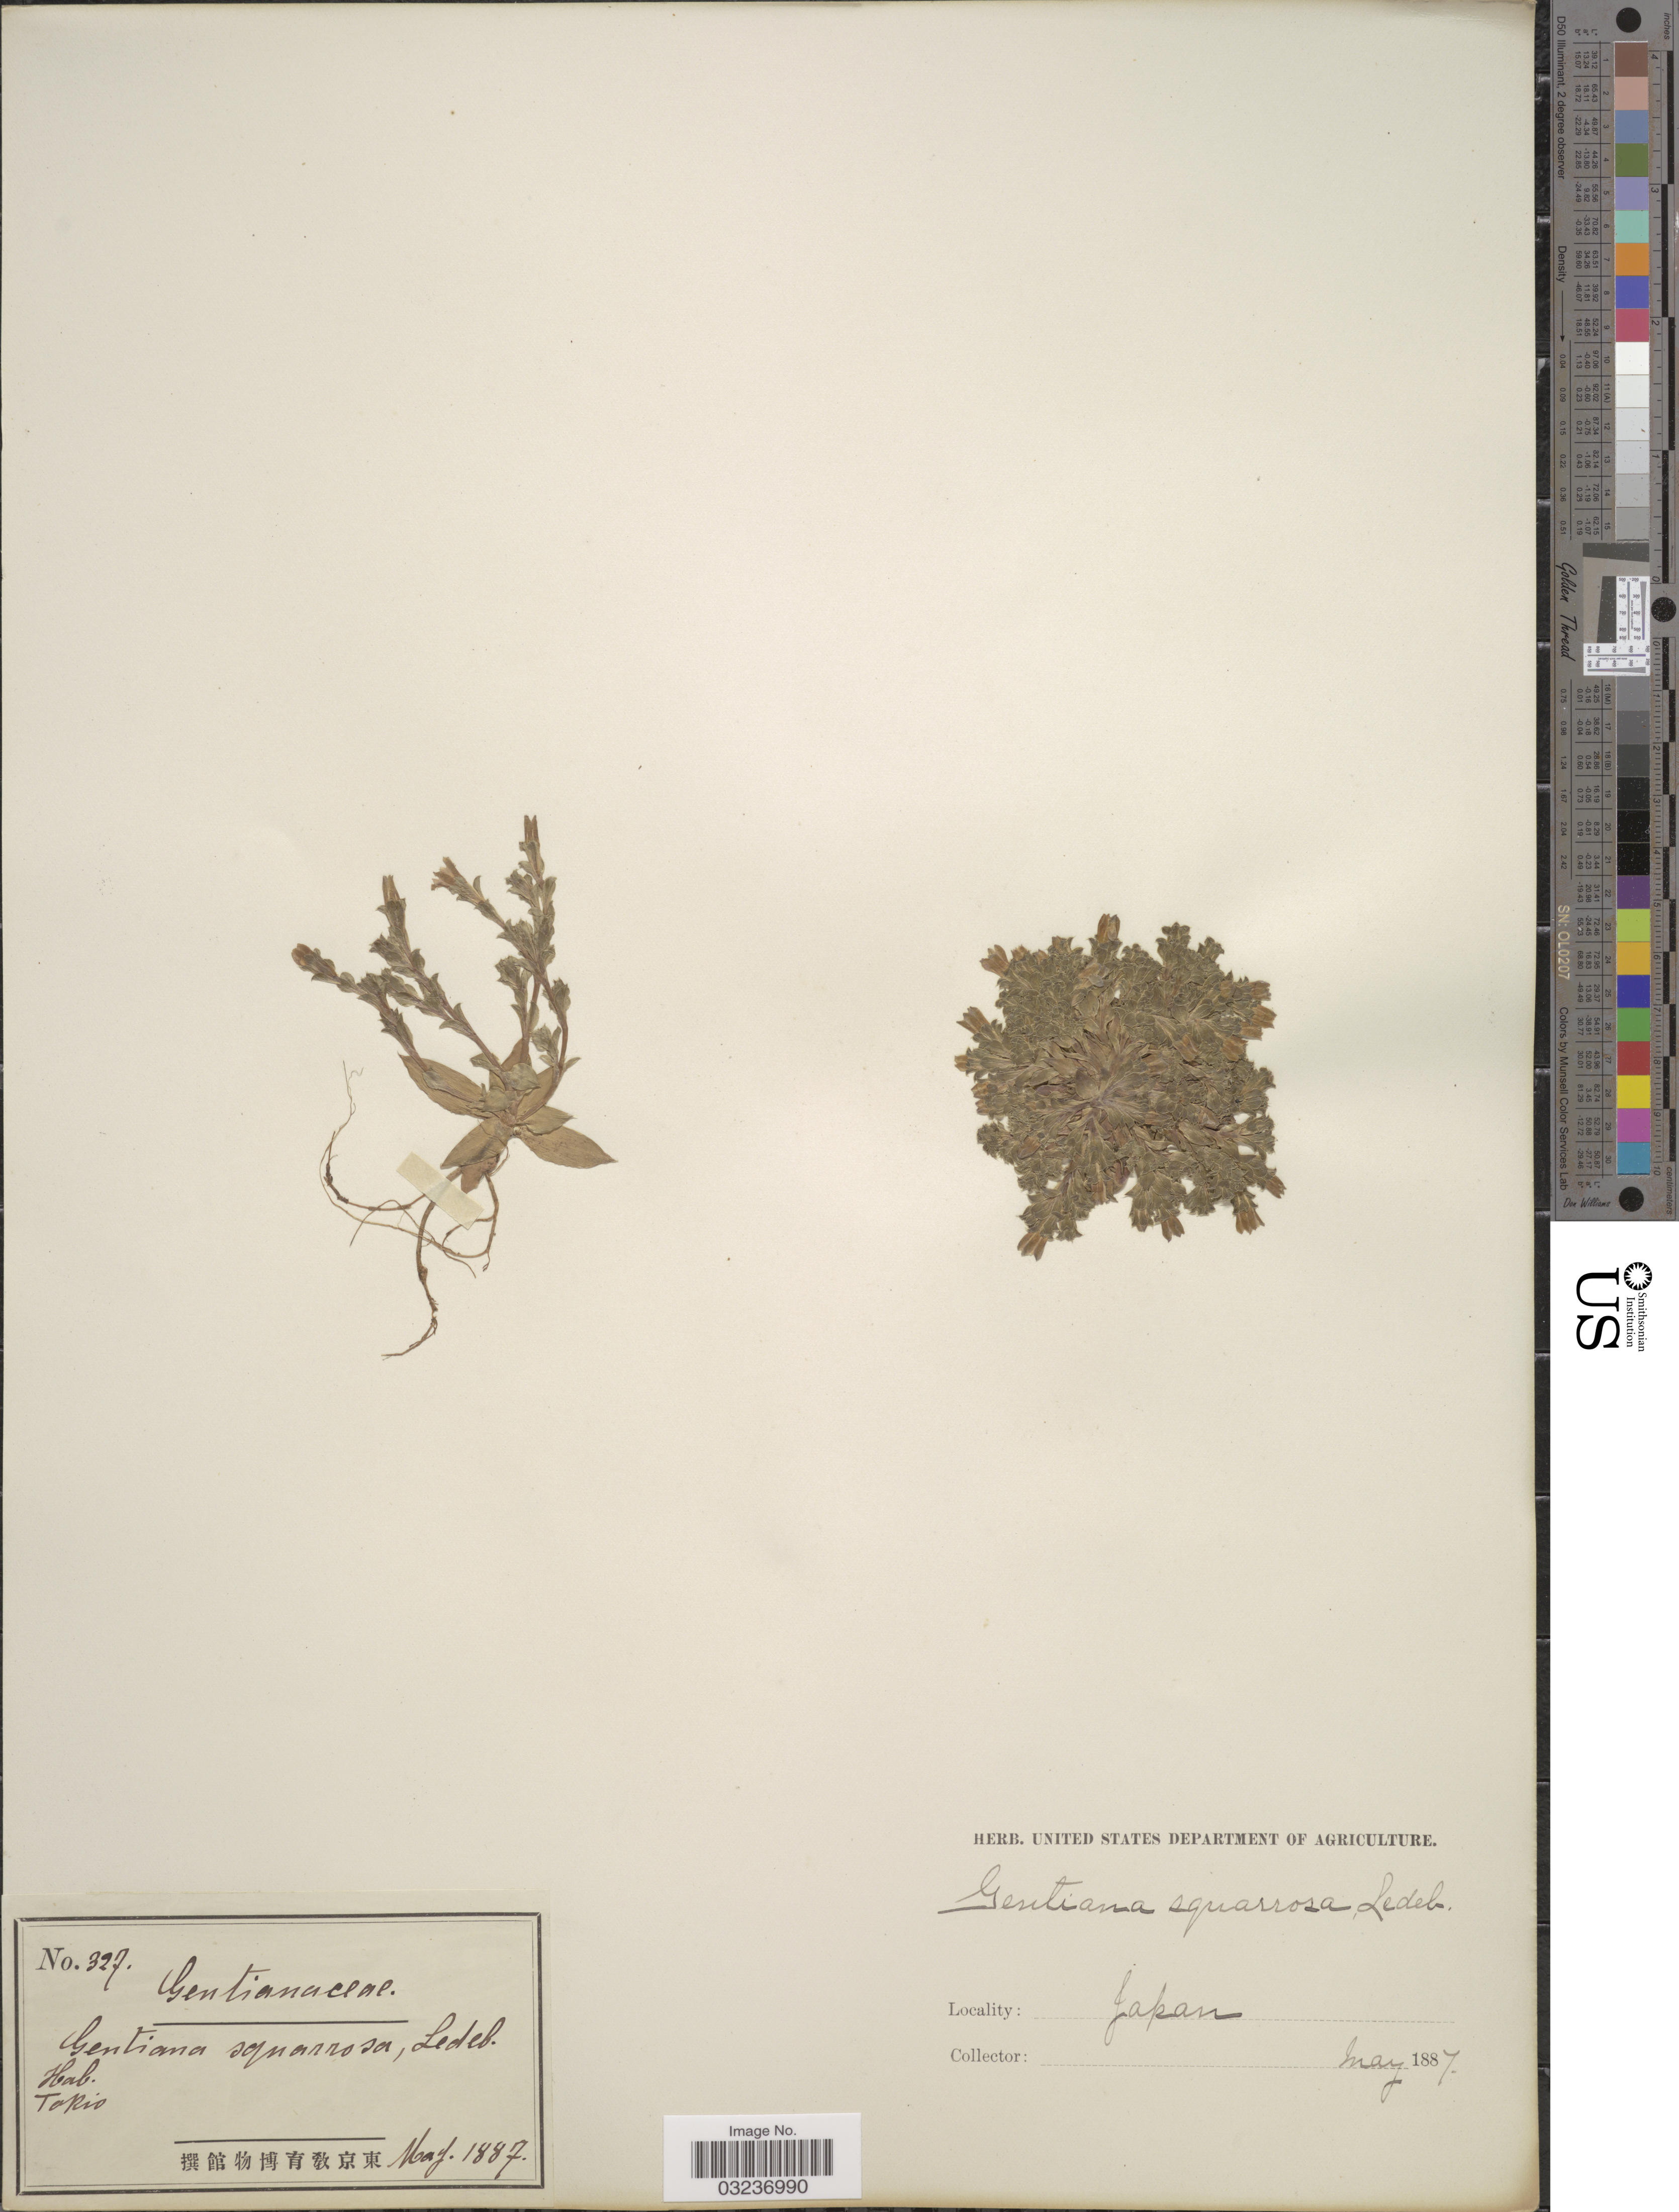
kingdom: Plantae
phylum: Tracheophyta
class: Magnoliopsida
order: Gentianales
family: Gentianaceae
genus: Gentiana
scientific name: Gentiana squarrosa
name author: Ledeb.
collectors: ex herb. U. S. Department of Agriculture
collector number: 327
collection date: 1887-05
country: Japan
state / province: Tokyo, Federal City of